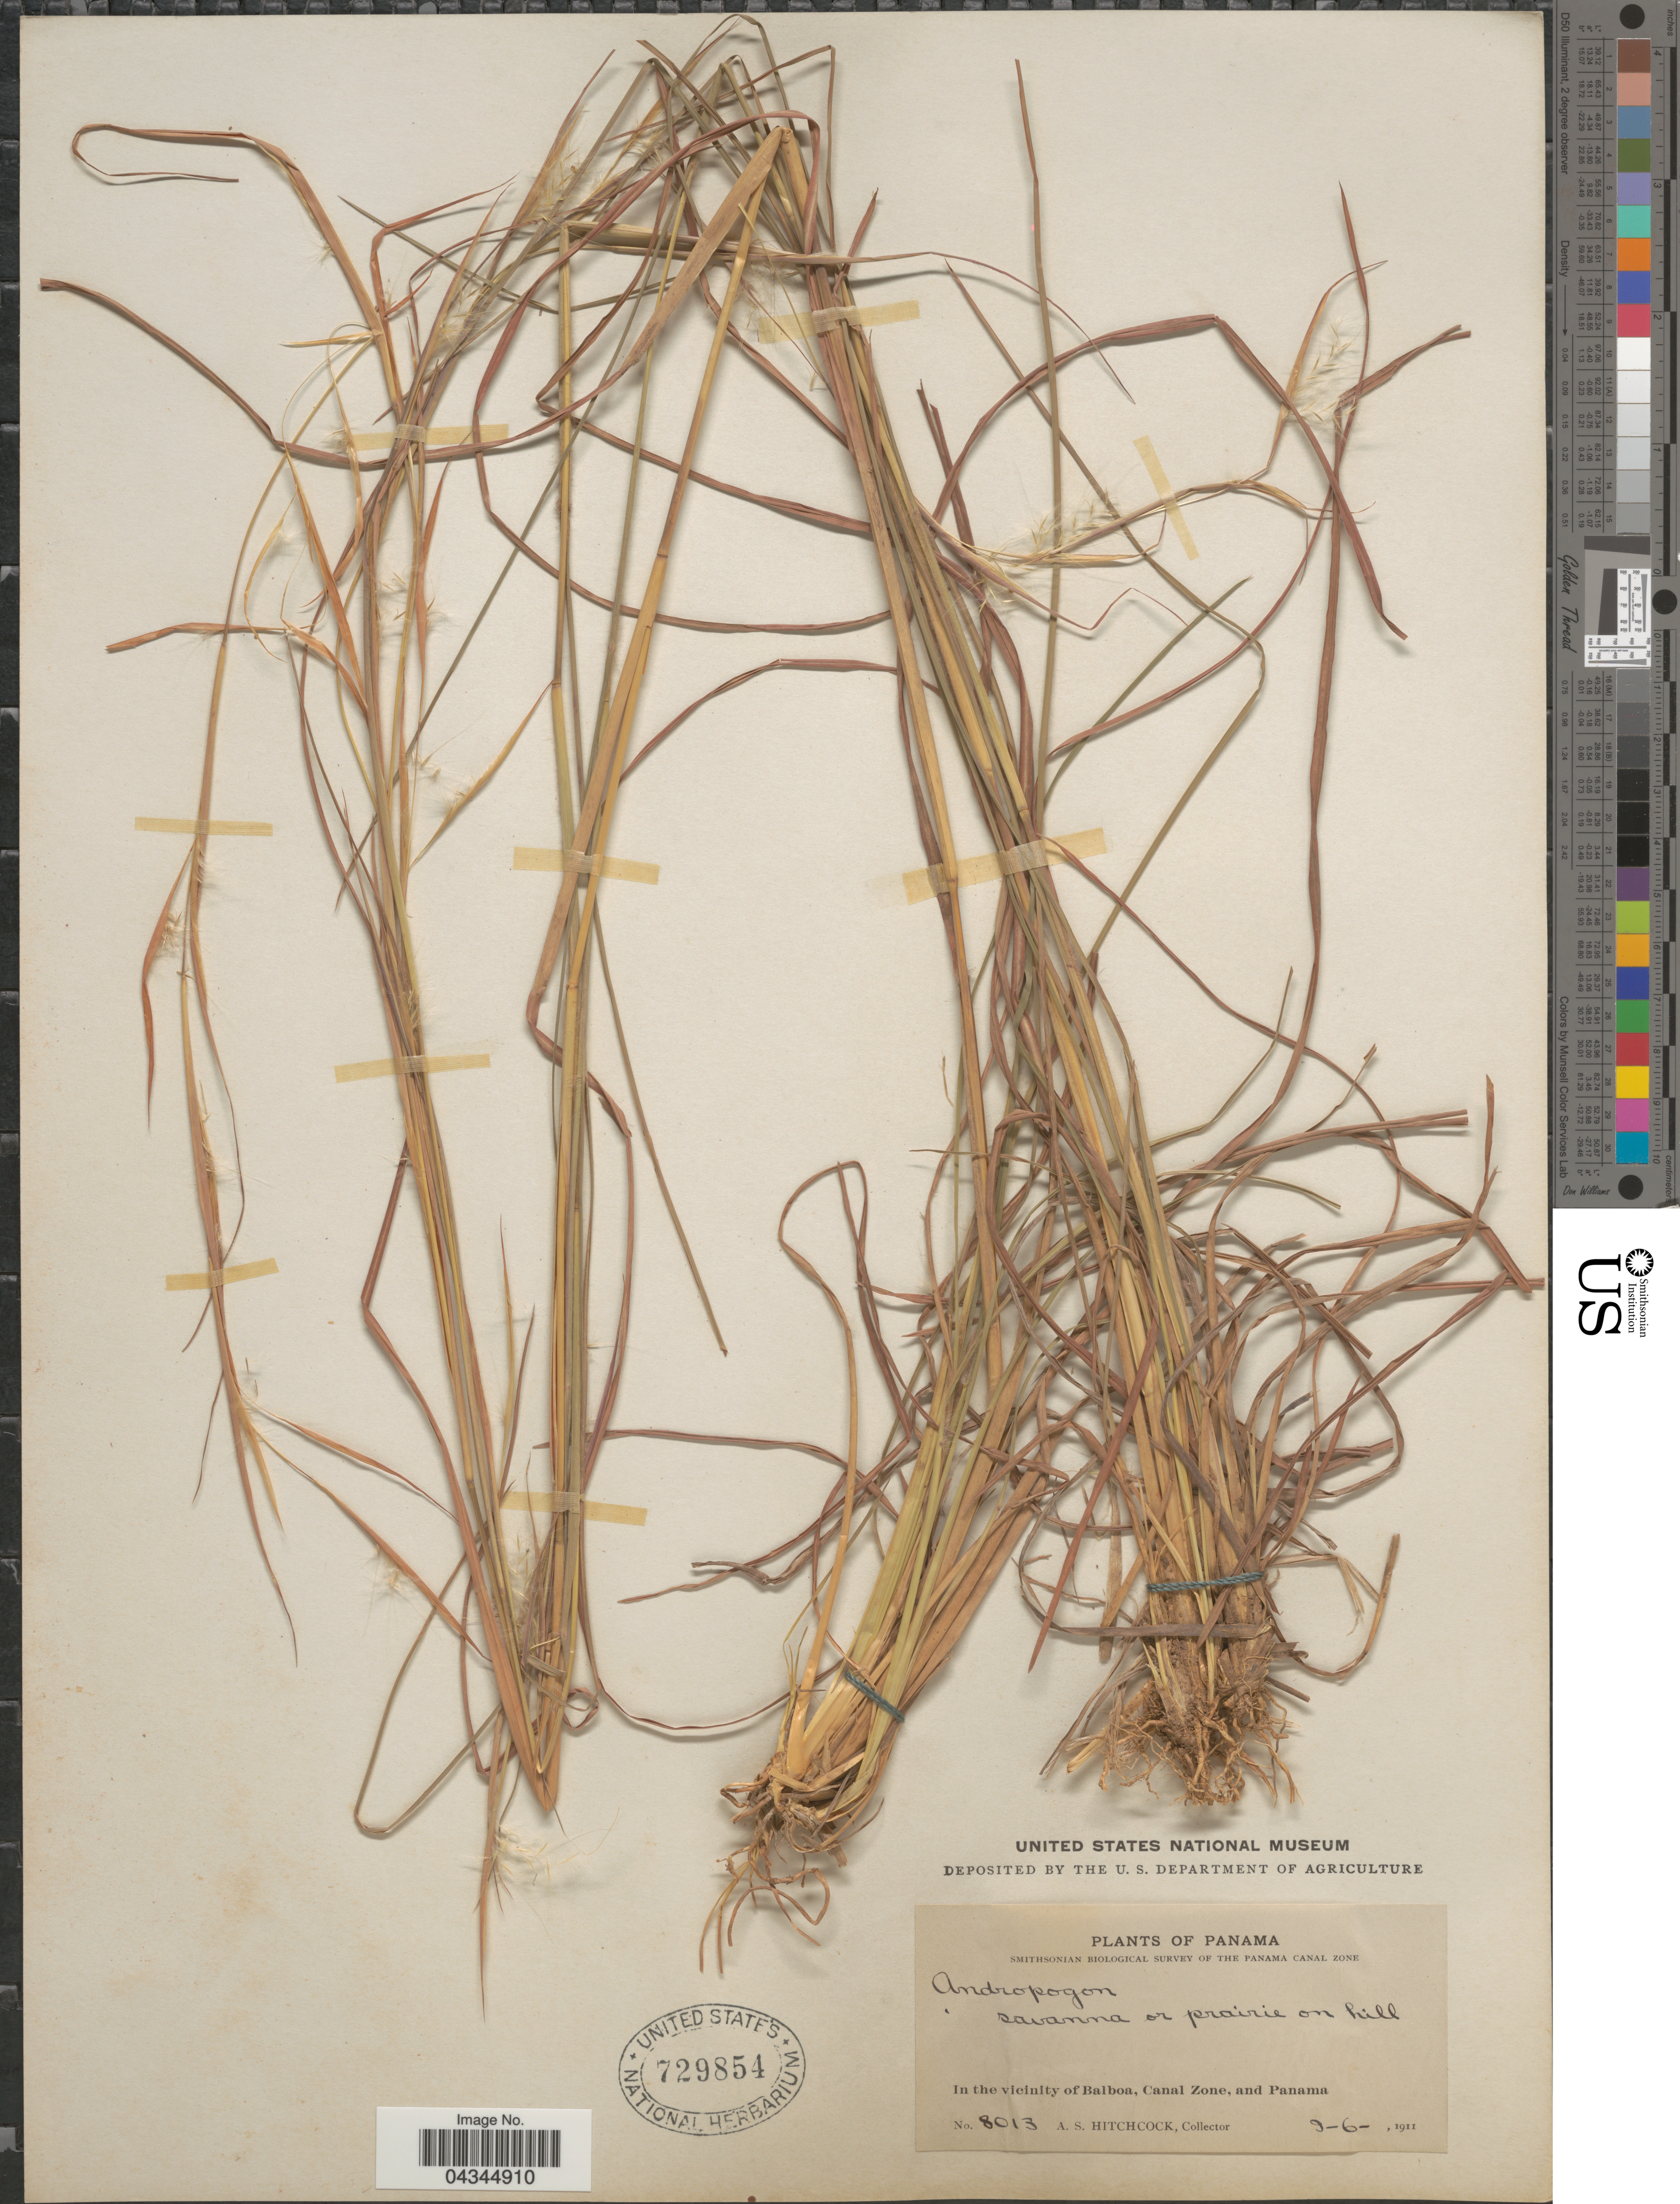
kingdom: Plantae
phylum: Tracheophyta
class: Liliopsida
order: Poales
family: Poaceae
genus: Andropogon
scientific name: Andropogon virginicus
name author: L.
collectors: A. S. Hitchcock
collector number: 8013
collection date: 1911-06-09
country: Panama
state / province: Panamá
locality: Smithsonian Biological Survey of the Panama Canal Zone. In the vicinity of Balboa, Canal Zone, and Panama.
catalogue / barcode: US 729854